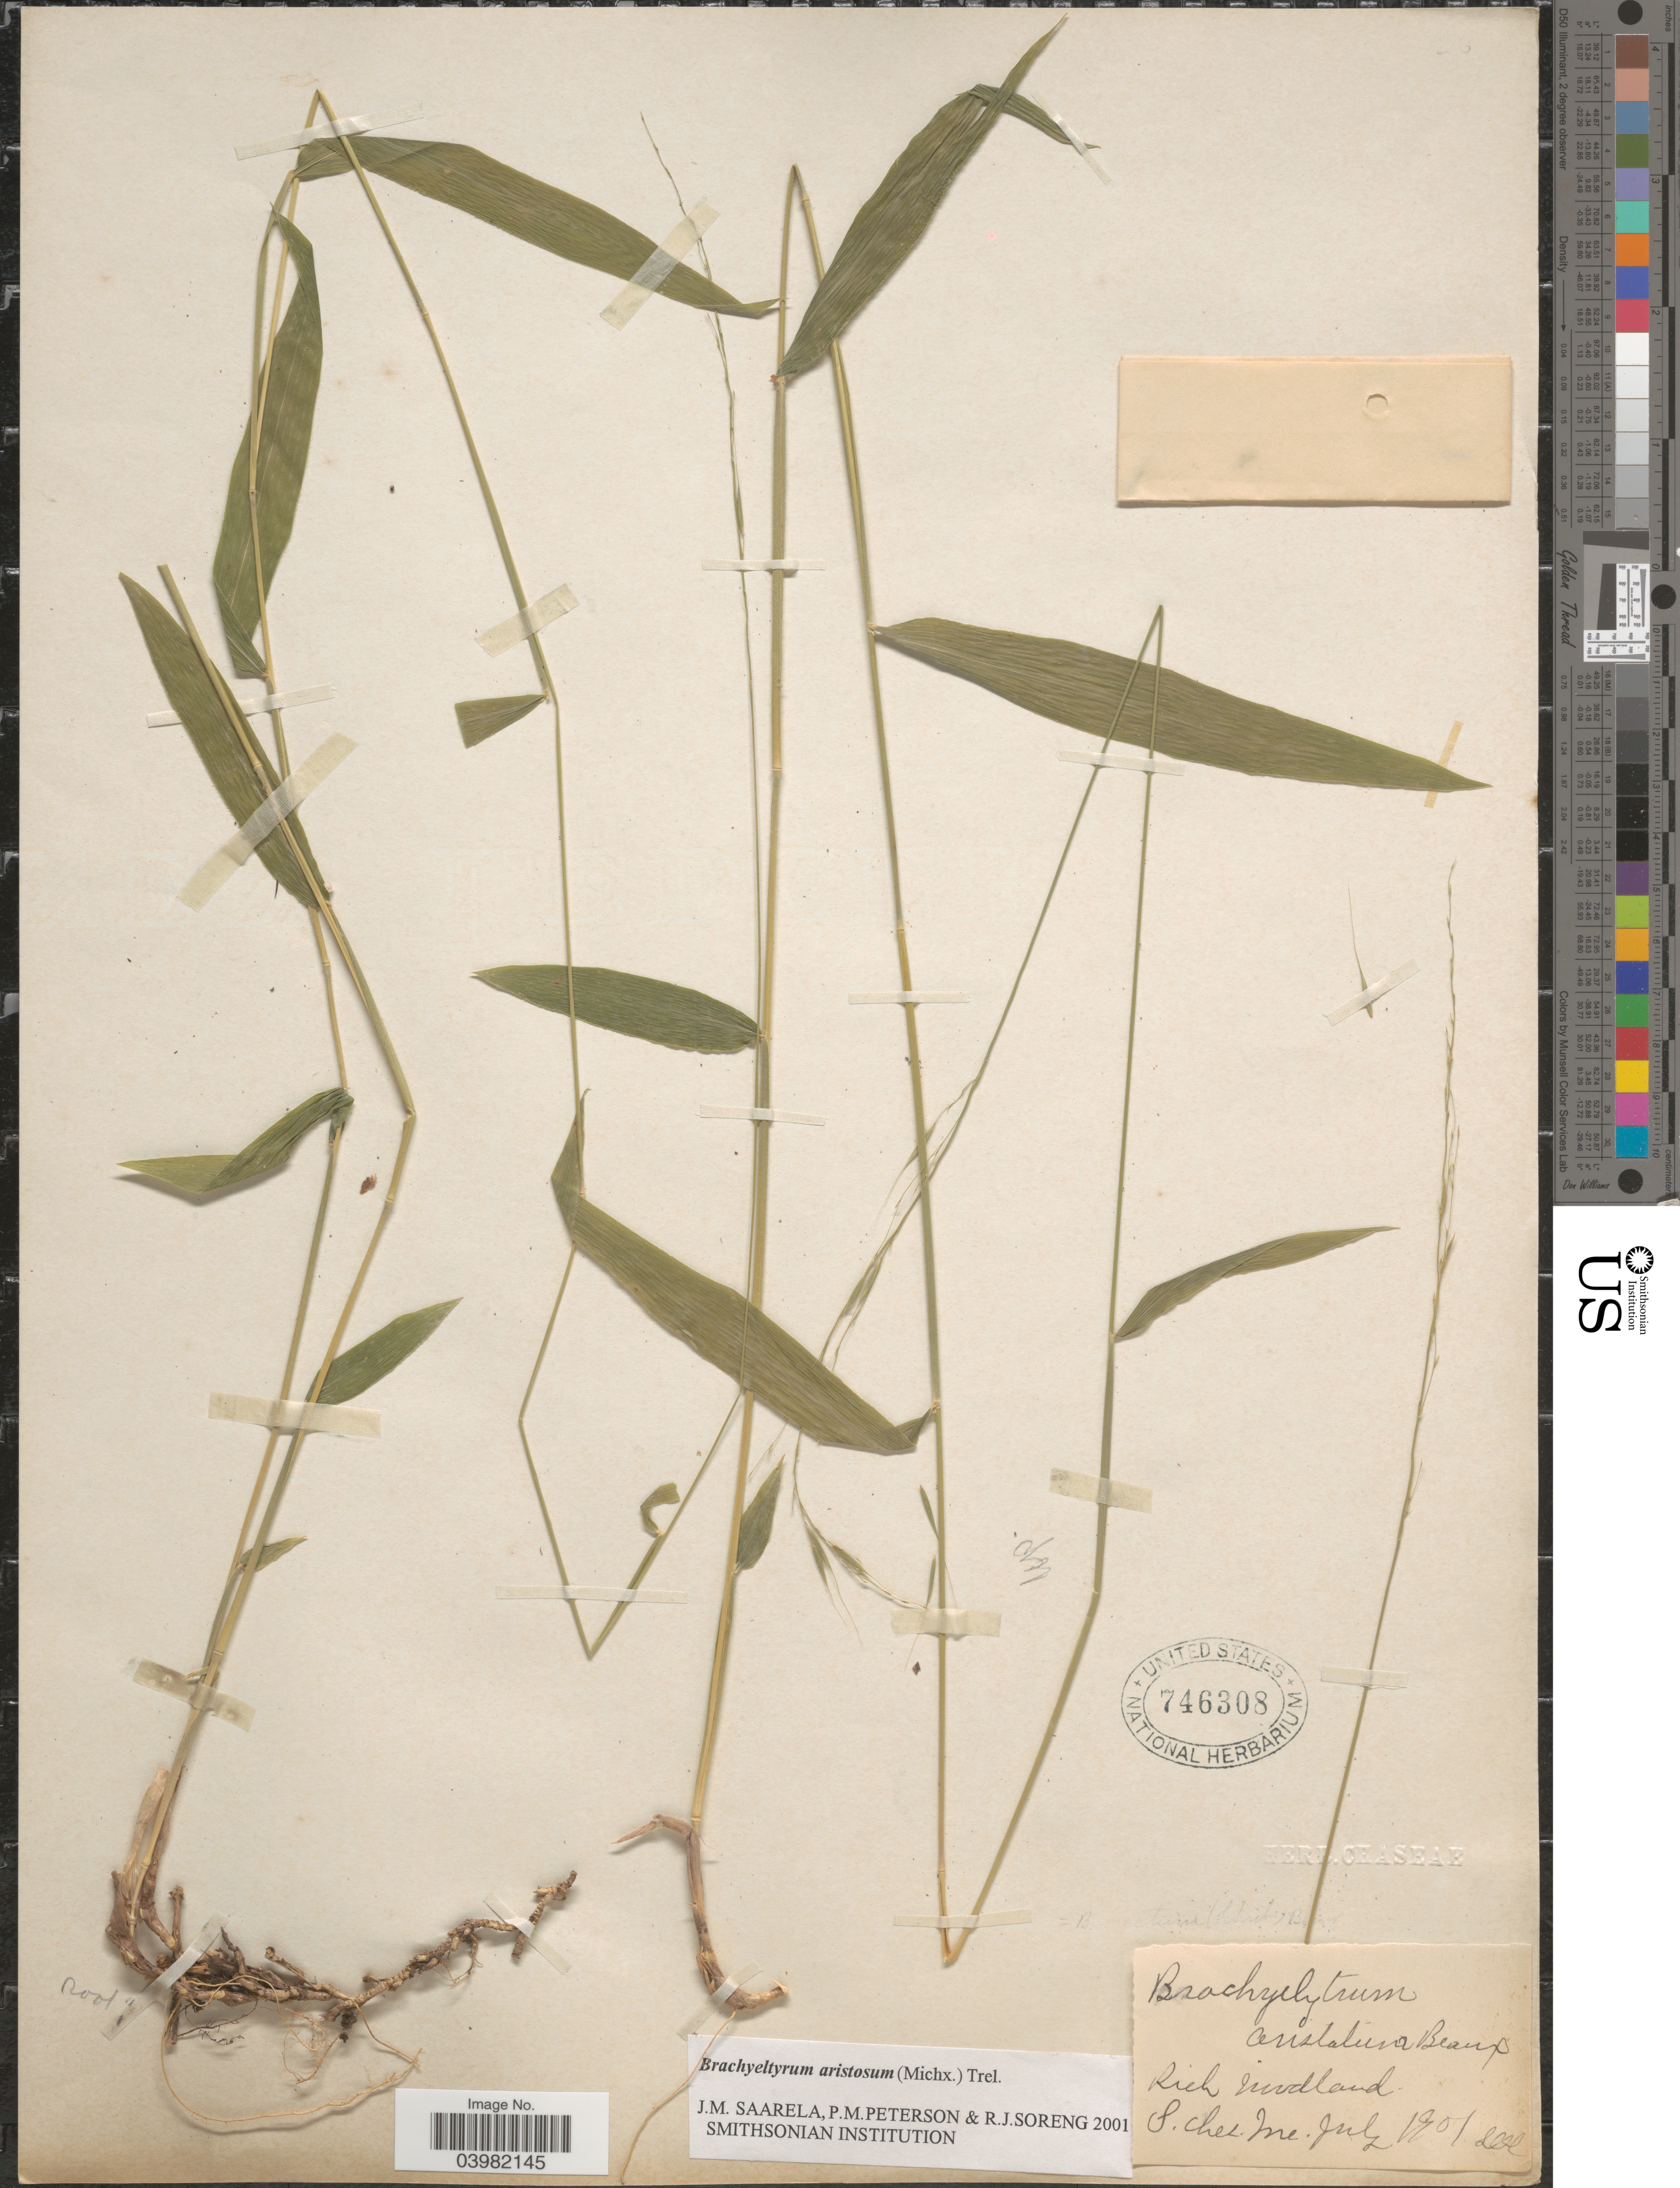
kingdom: Plantae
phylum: Tracheophyta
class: Liliopsida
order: Poales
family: Poaceae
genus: Brachyelytrum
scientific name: Brachyelytrum aristosum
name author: (Michx.) P. Beauv. ex Trel.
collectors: L. C. H.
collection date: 1901-07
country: United States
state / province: Maine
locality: S. Ches.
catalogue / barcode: US 746308